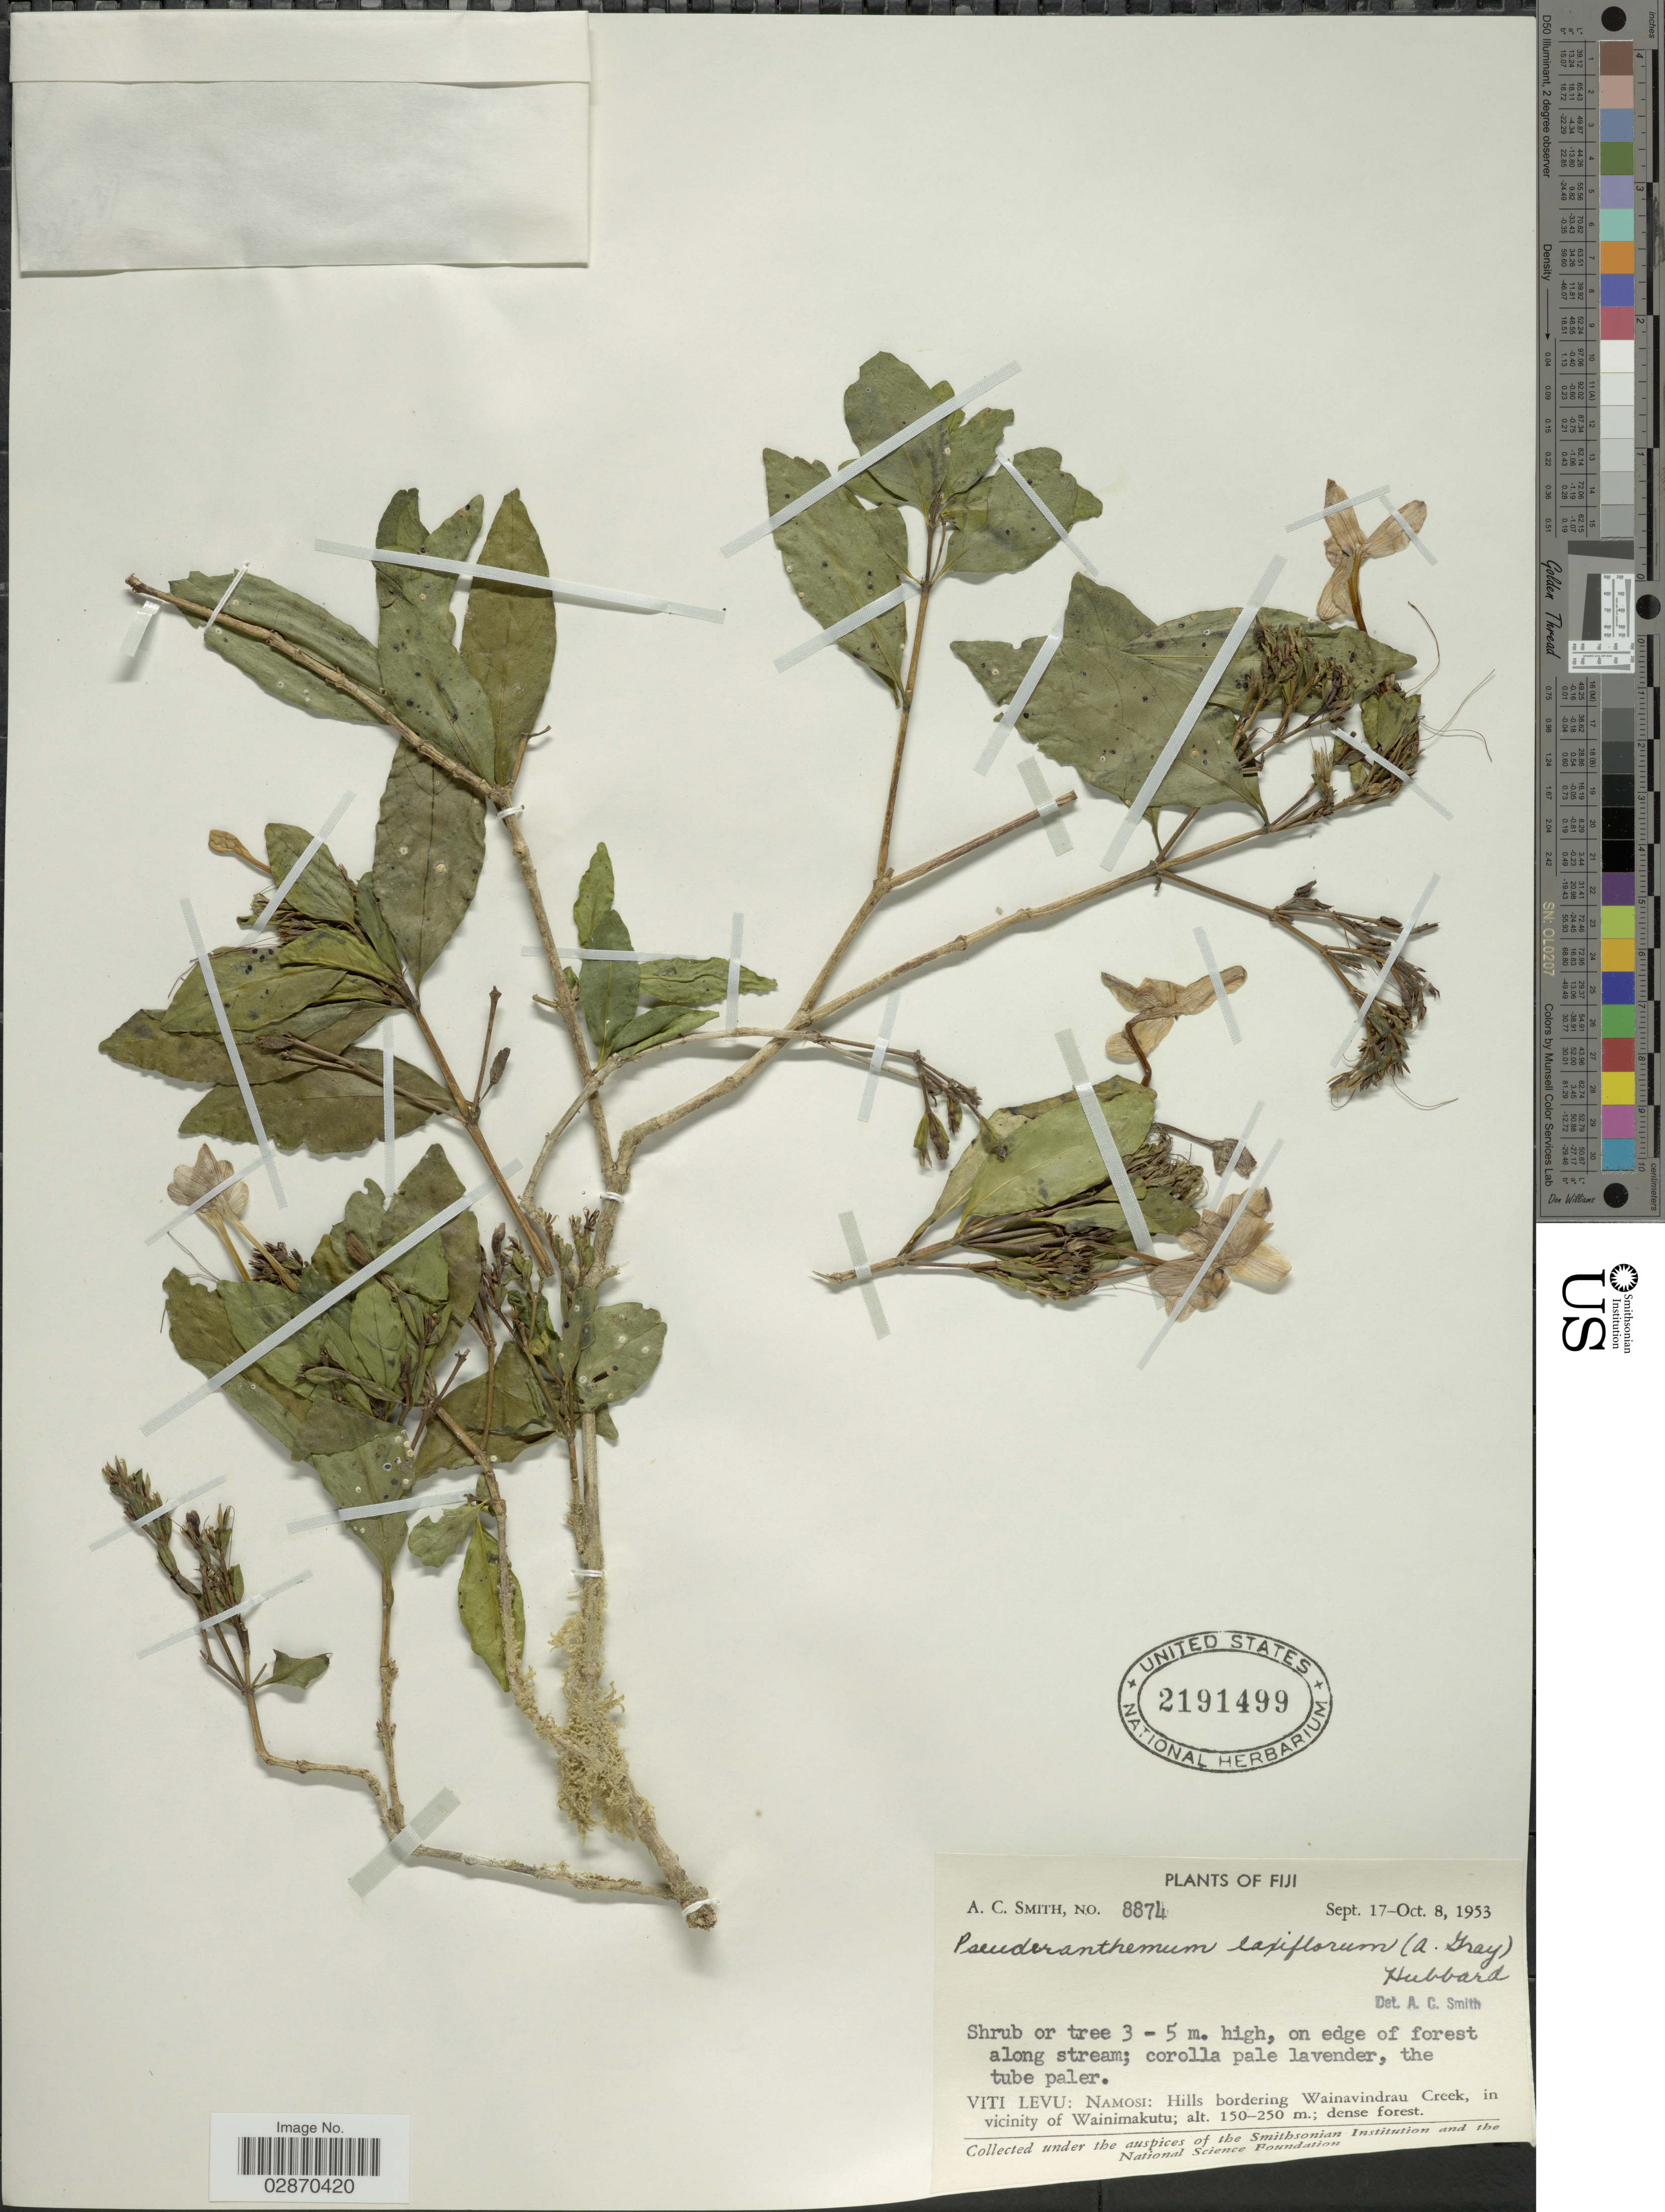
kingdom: Plantae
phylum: Tracheophyta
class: Magnoliopsida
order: Lamiales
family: Acanthaceae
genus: Pseuderanthemum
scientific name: Pseuderanthemum laxiflorum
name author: (A. Gray)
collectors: A. C. Smith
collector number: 8874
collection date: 1953-09-17/1953-10-08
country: Fiji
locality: Viti Levu: Namosi: Hills bordering Wainavindrau Creek, in vicinity of Wainimakutu.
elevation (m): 150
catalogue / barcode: US 2191499